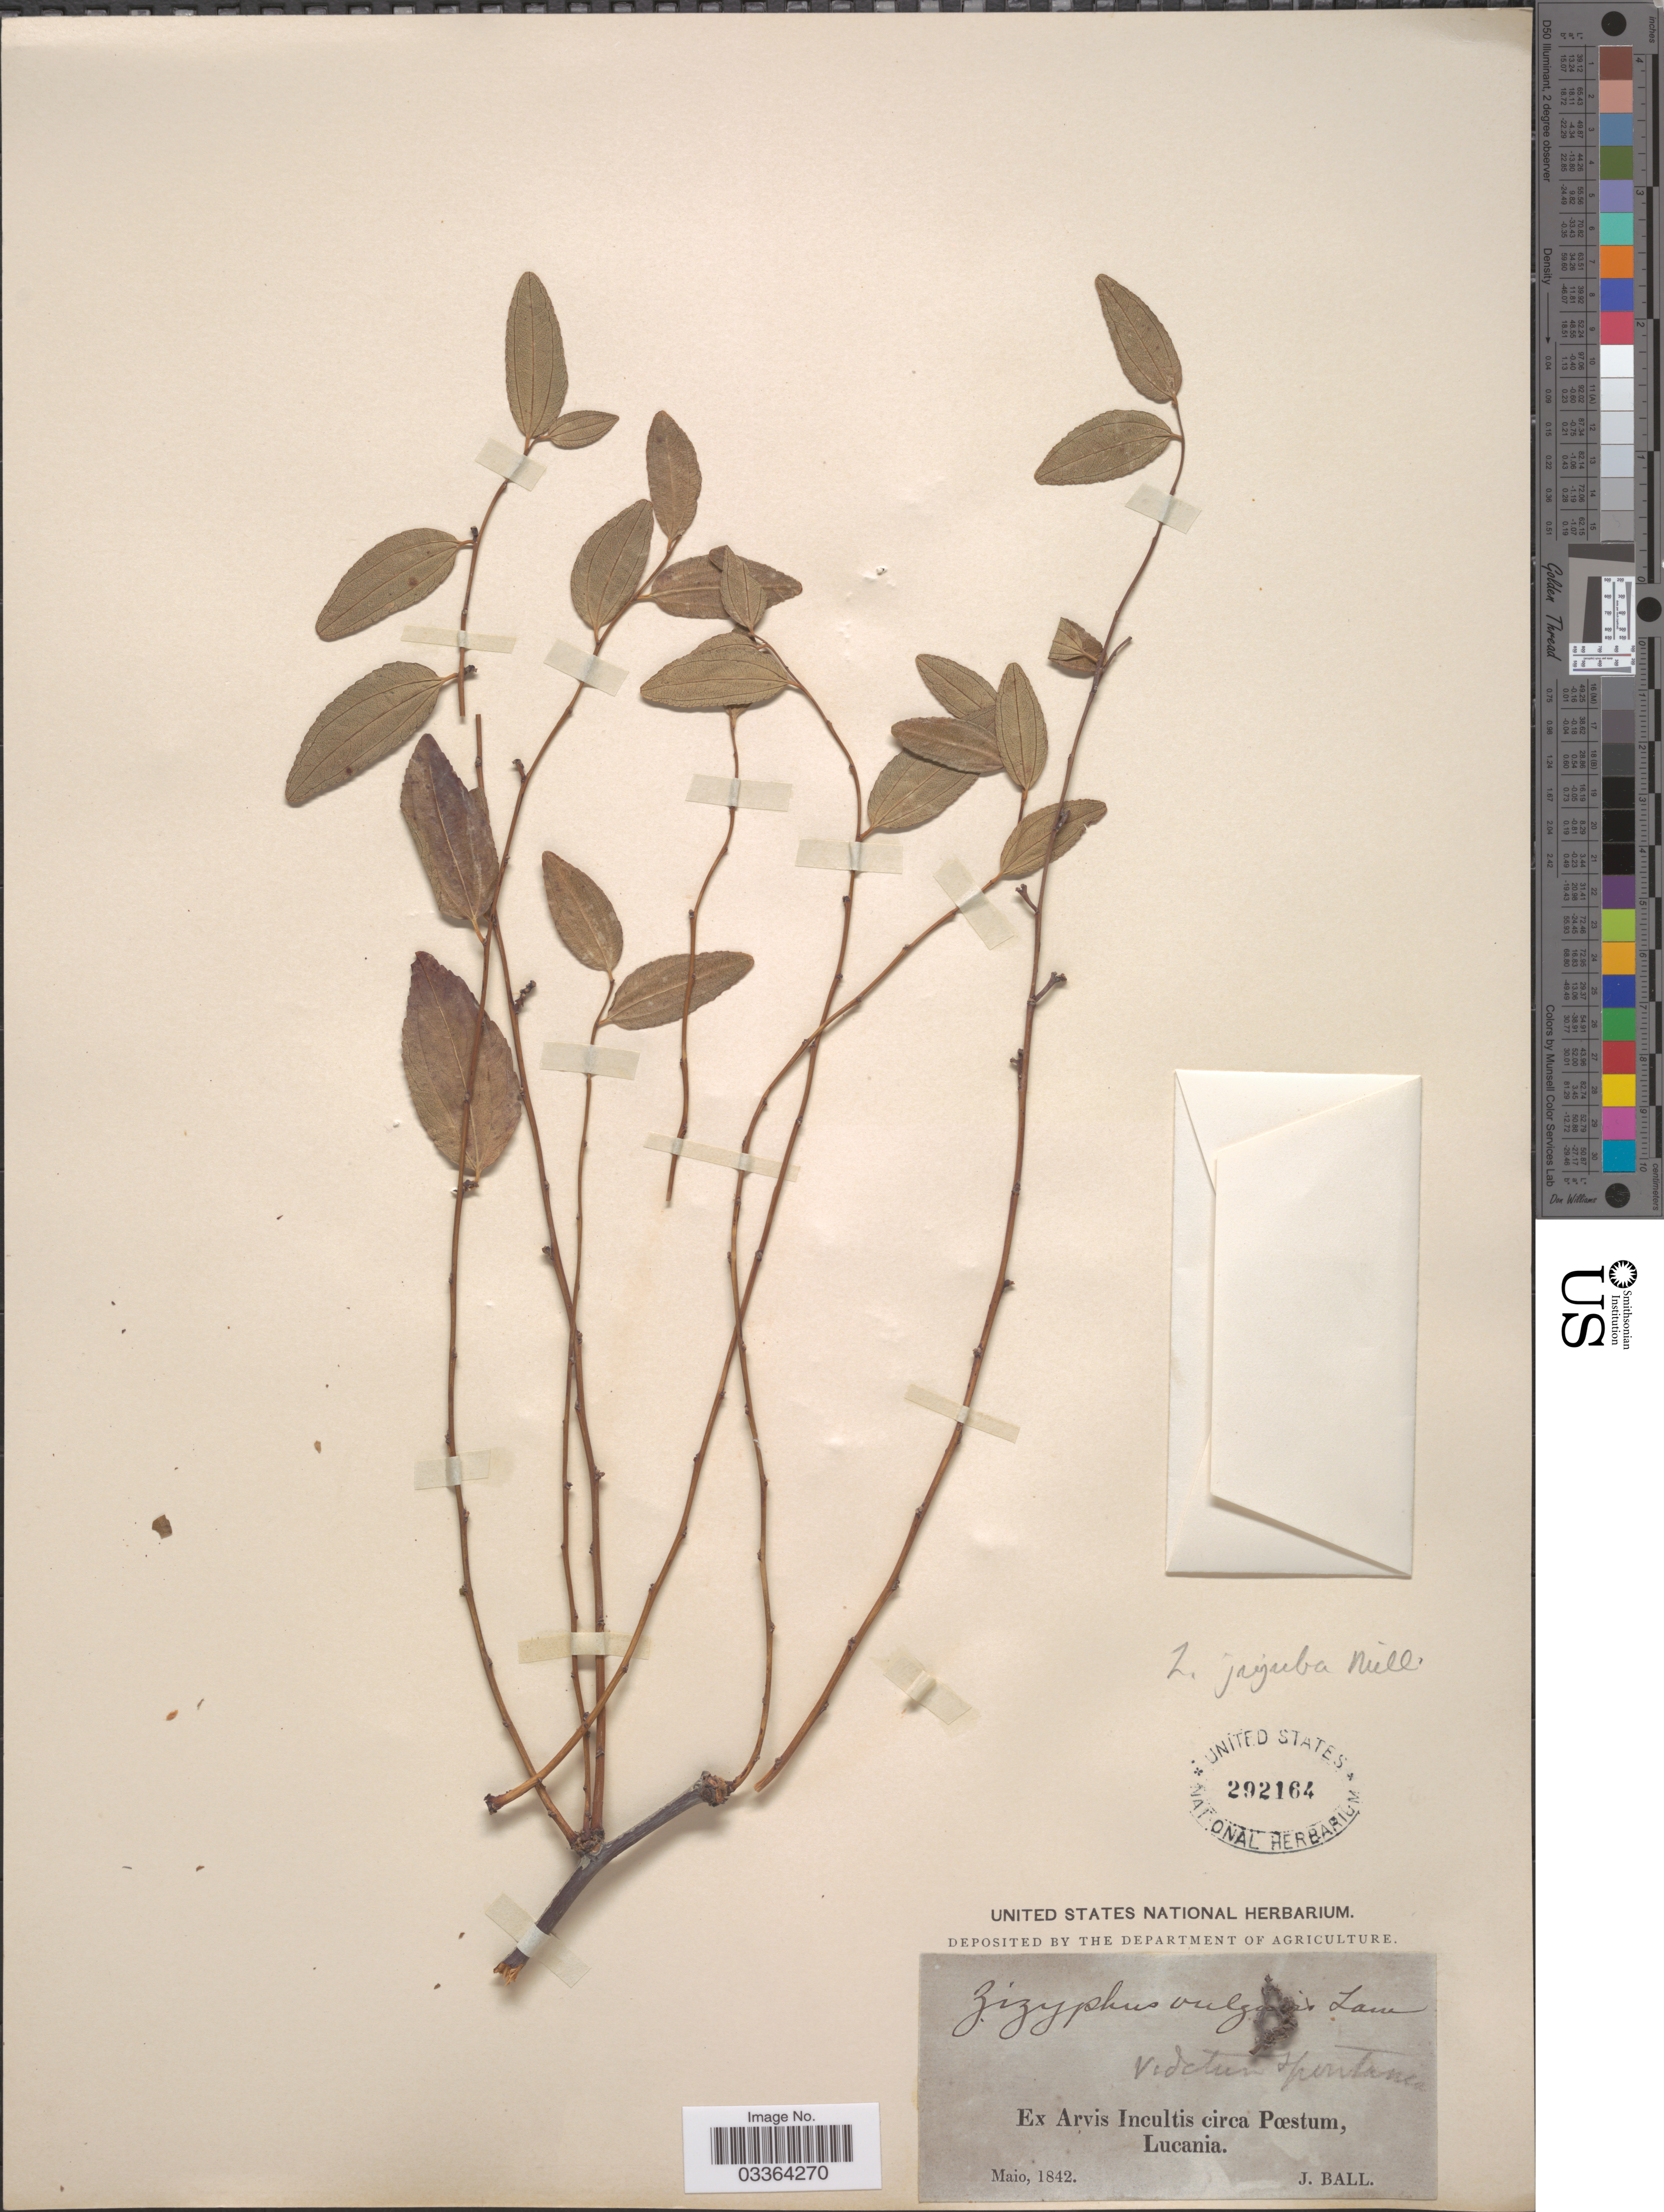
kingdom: Plantae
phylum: Tracheophyta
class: Magnoliopsida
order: Rosales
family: Rhamnaceae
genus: Ziziphus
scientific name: Ziziphus jujuba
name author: Mill.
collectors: J. Ball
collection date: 1842-05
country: Italy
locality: Ex Arvis Incultis circa Pœstum, Lucania.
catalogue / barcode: US 292164